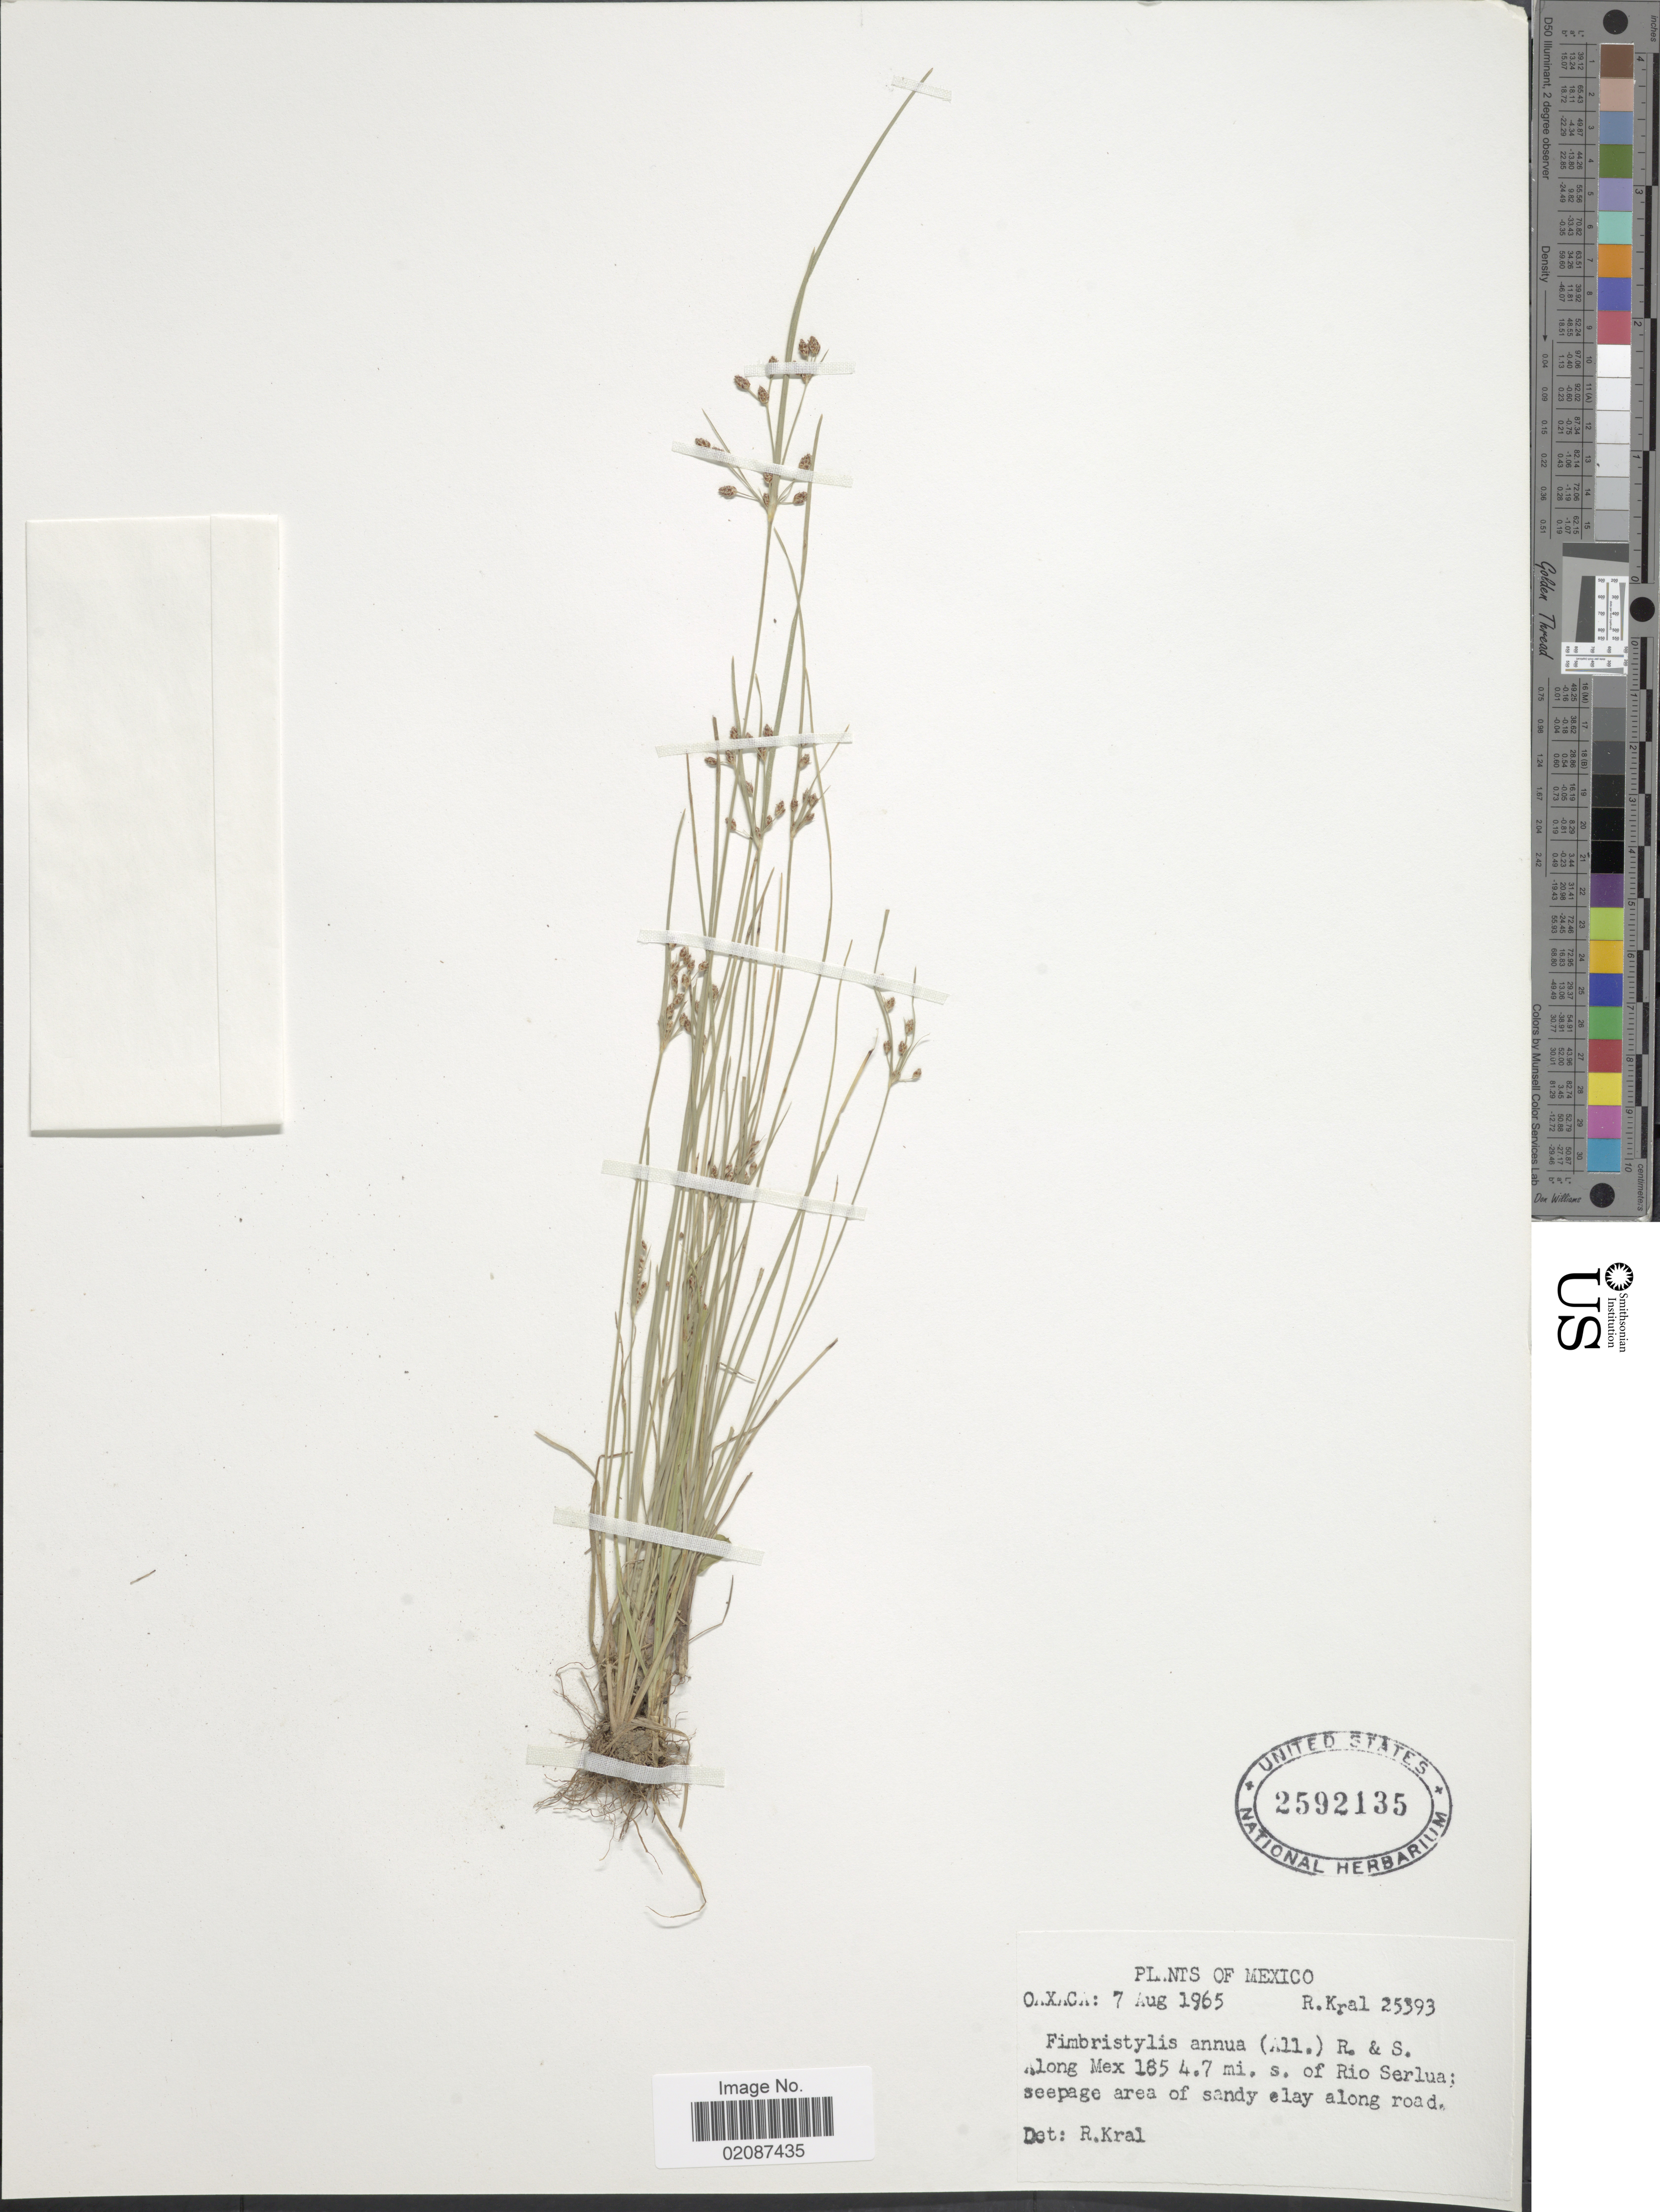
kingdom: Plantae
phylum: Tracheophyta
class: Liliopsida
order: Poales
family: Cyperaceae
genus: Fimbristylis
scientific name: Fimbristylis annua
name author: (All.) Roem. & Schult.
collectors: R. Kral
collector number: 25393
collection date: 1965-08-07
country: Mexico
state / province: Oaxaca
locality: Oaxaca, along Mex 185, 4.7 mi. s. of Rio Serlua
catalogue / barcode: US 2592135